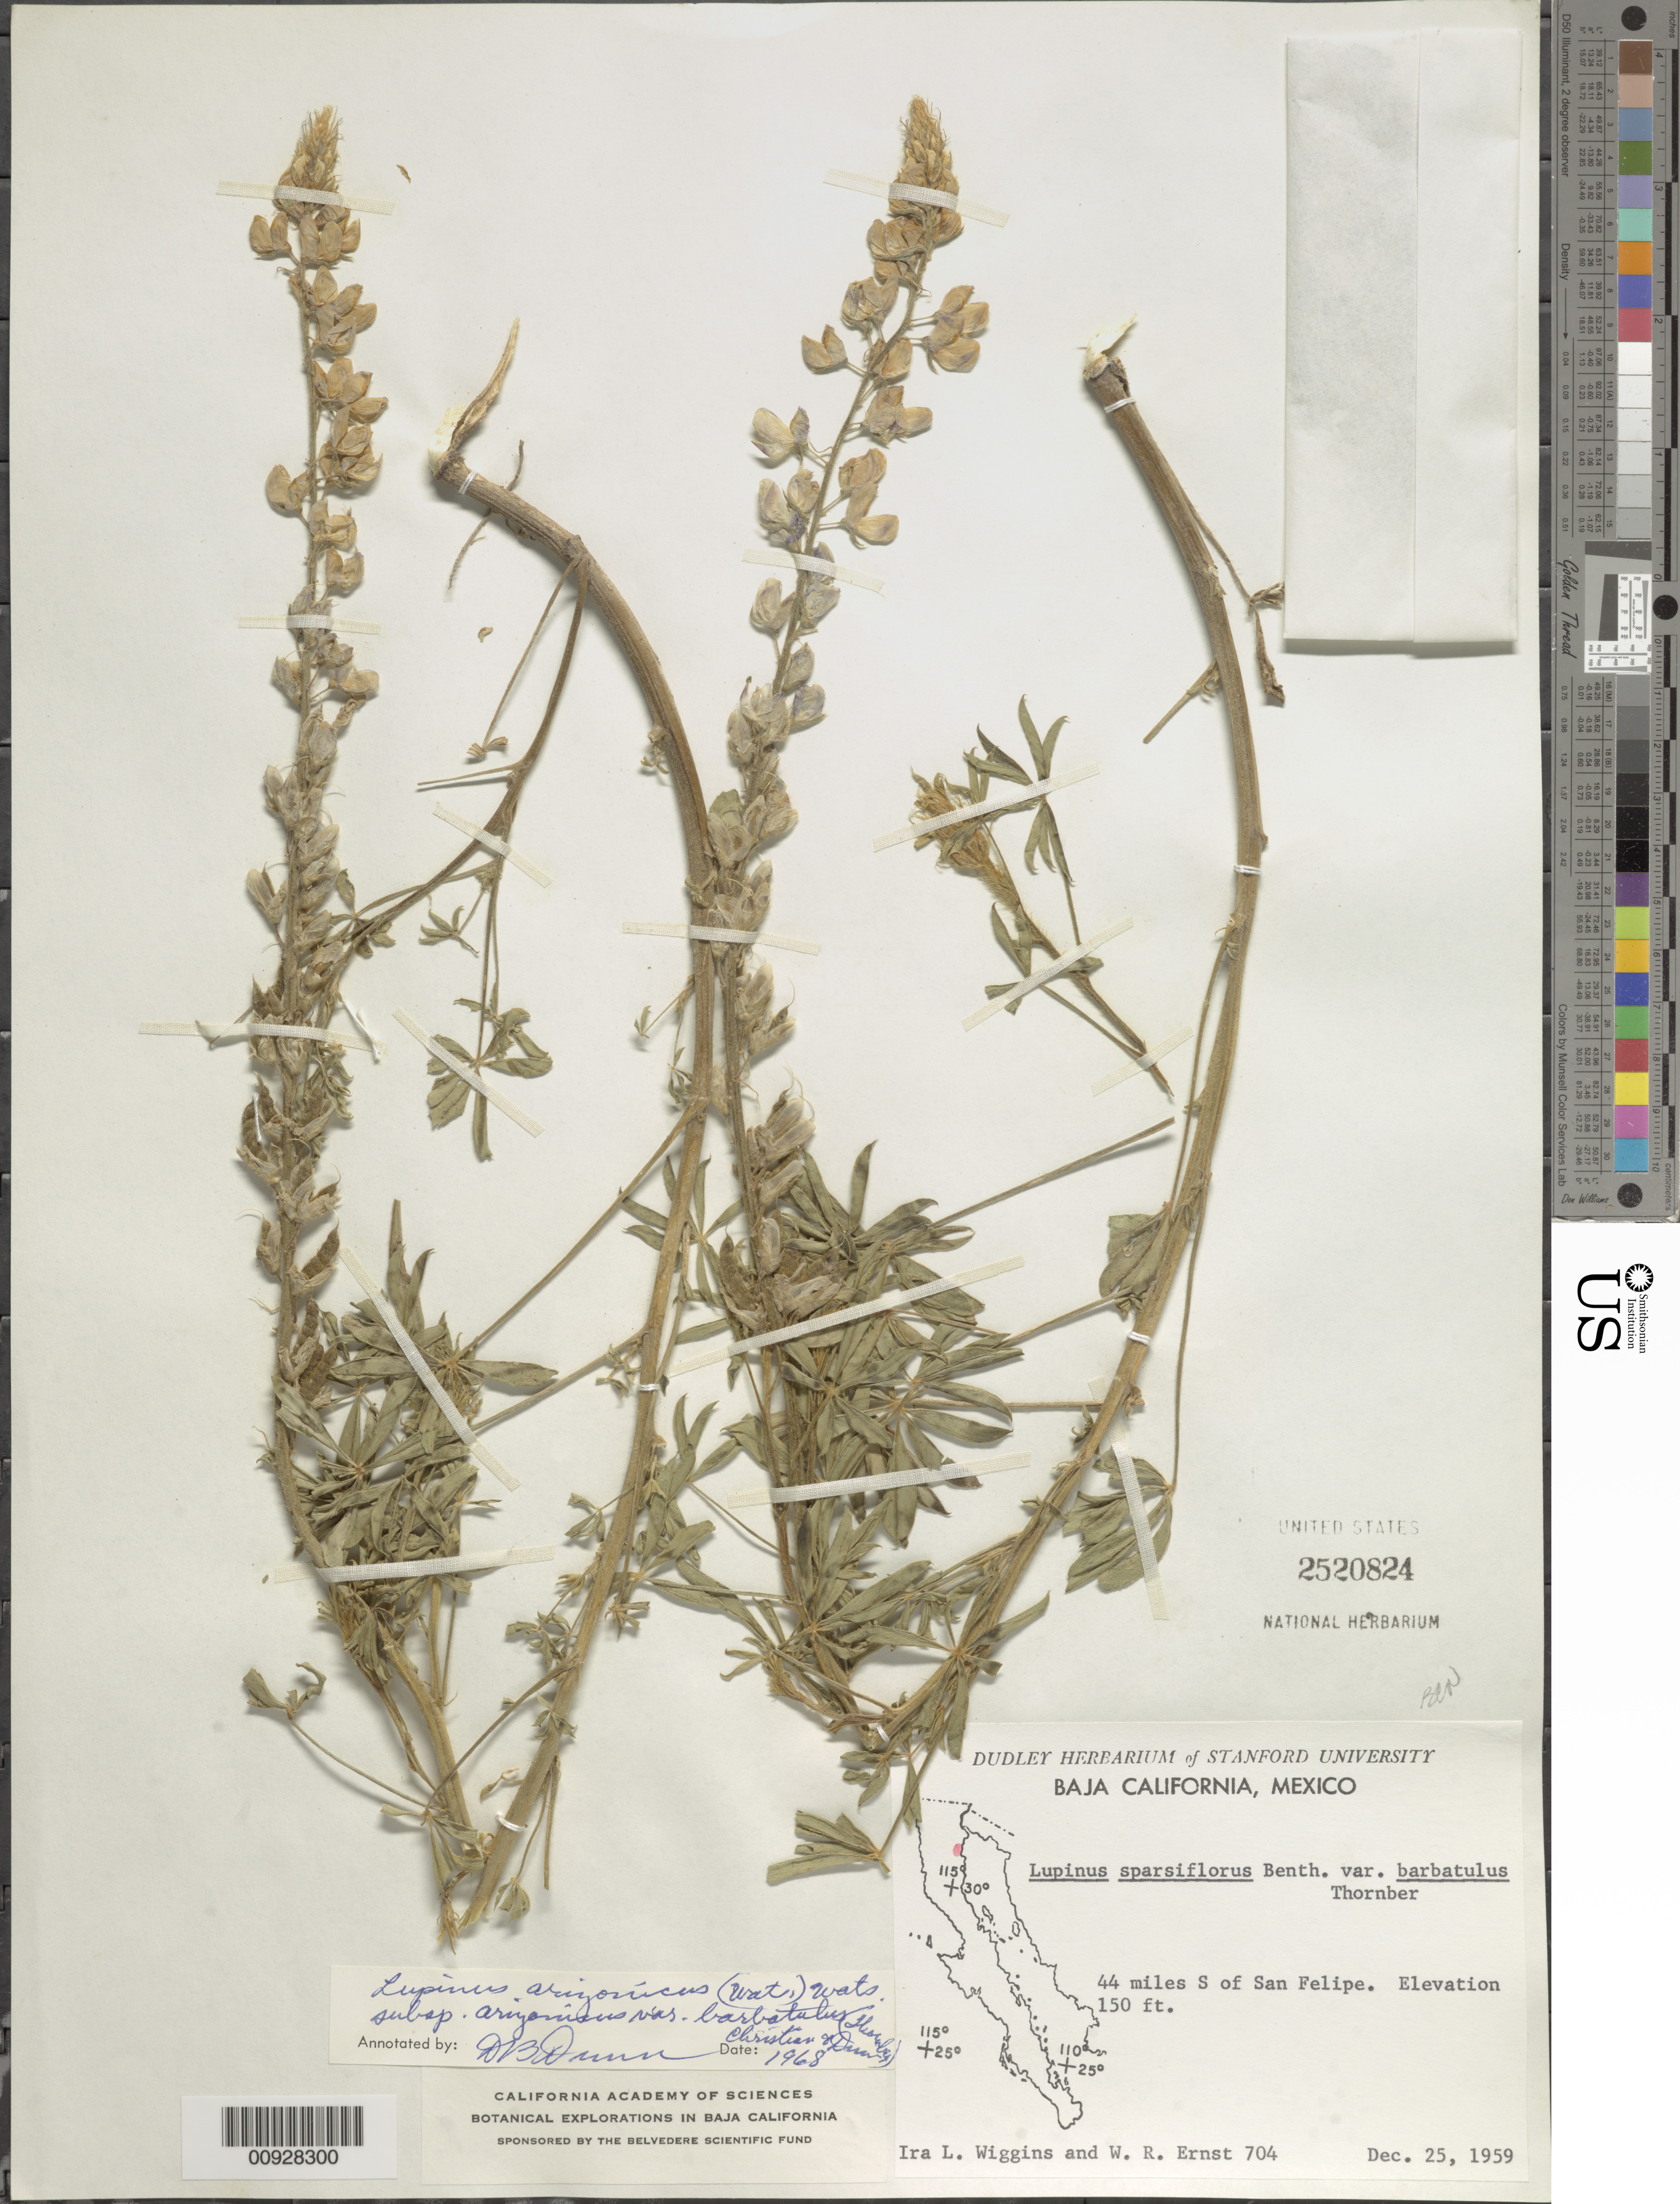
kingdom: Plantae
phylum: Tracheophyta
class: Magnoliopsida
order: Fabales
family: Fabaceae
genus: Lupinus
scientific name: Lupinus arizonicus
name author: (S. Watson) S. Watson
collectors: I. L. Wiggins & W. R. Ernst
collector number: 704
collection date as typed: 25 Dec 1959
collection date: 1959-12-25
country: Mexico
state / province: Baja California Norte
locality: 44 miles S of San Felipe.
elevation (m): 46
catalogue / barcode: US 2520824